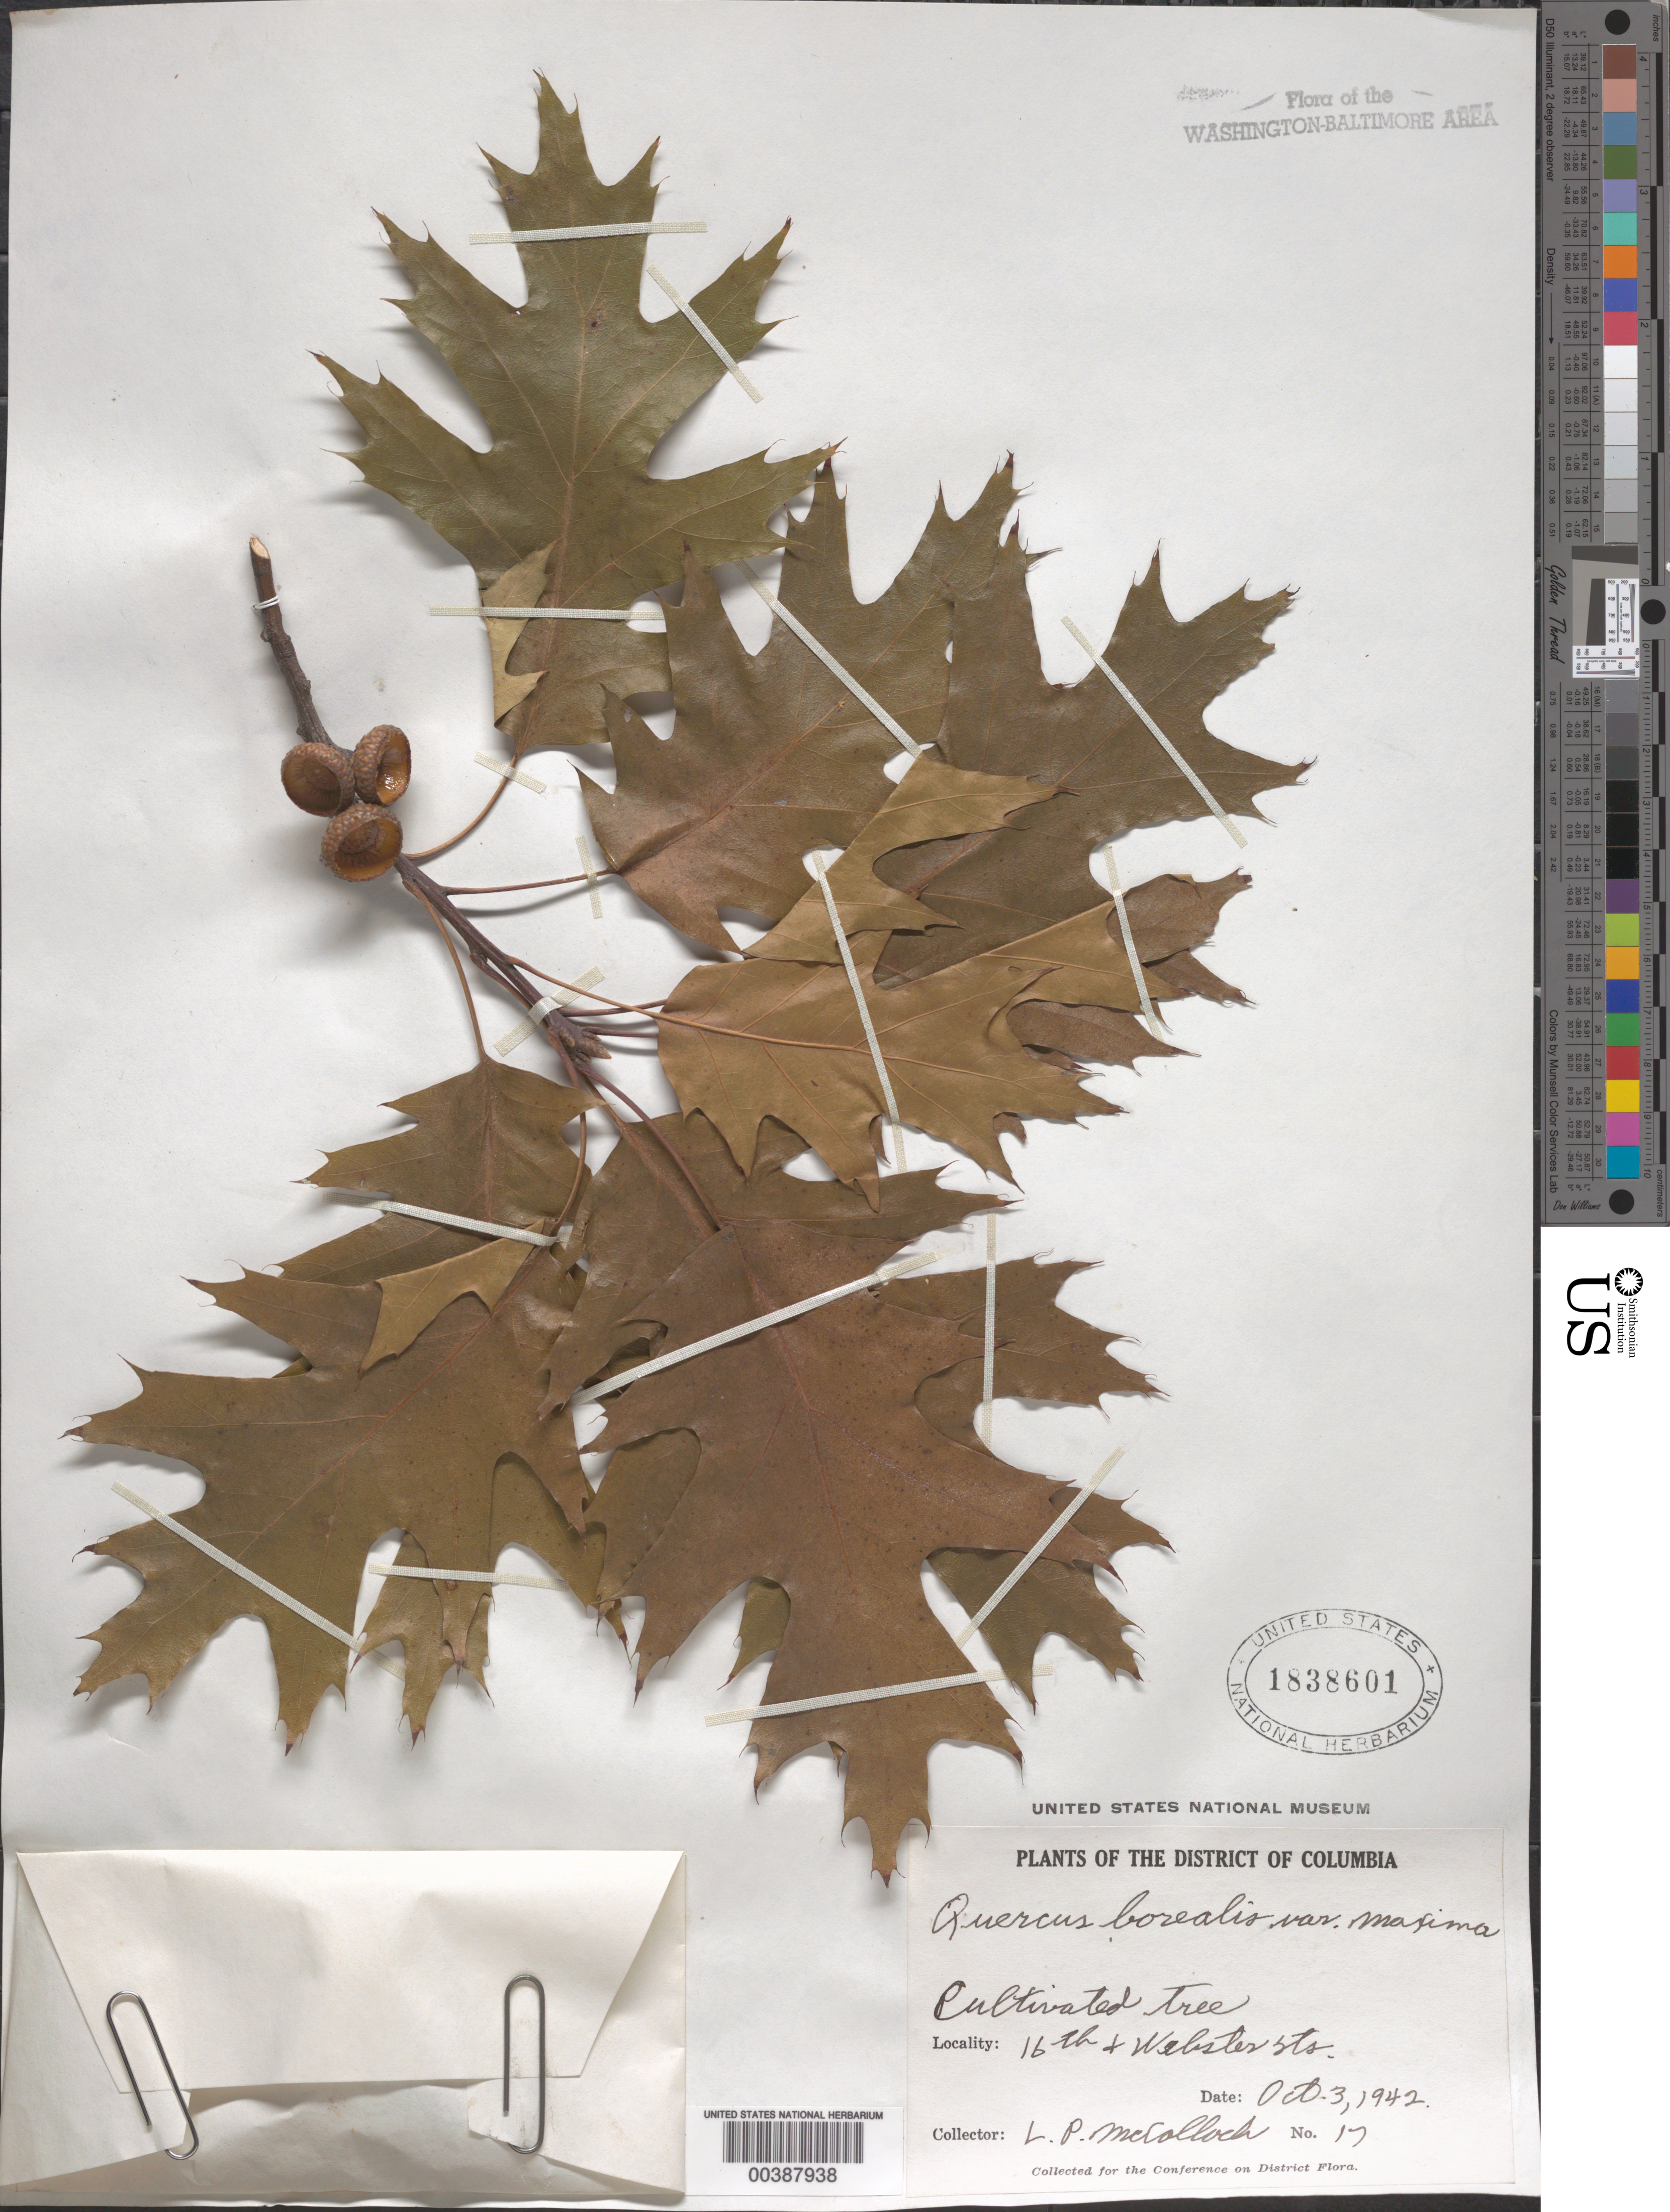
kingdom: Plantae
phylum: Tracheophyta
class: Magnoliopsida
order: Fagales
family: Fagaceae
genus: Quercus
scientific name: Quercus rubra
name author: L.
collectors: L. McColloch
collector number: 17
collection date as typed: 03 Oct 1942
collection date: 1942-10-03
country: United States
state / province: District of Columbia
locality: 16th and Webster Sts.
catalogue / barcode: US 1838601